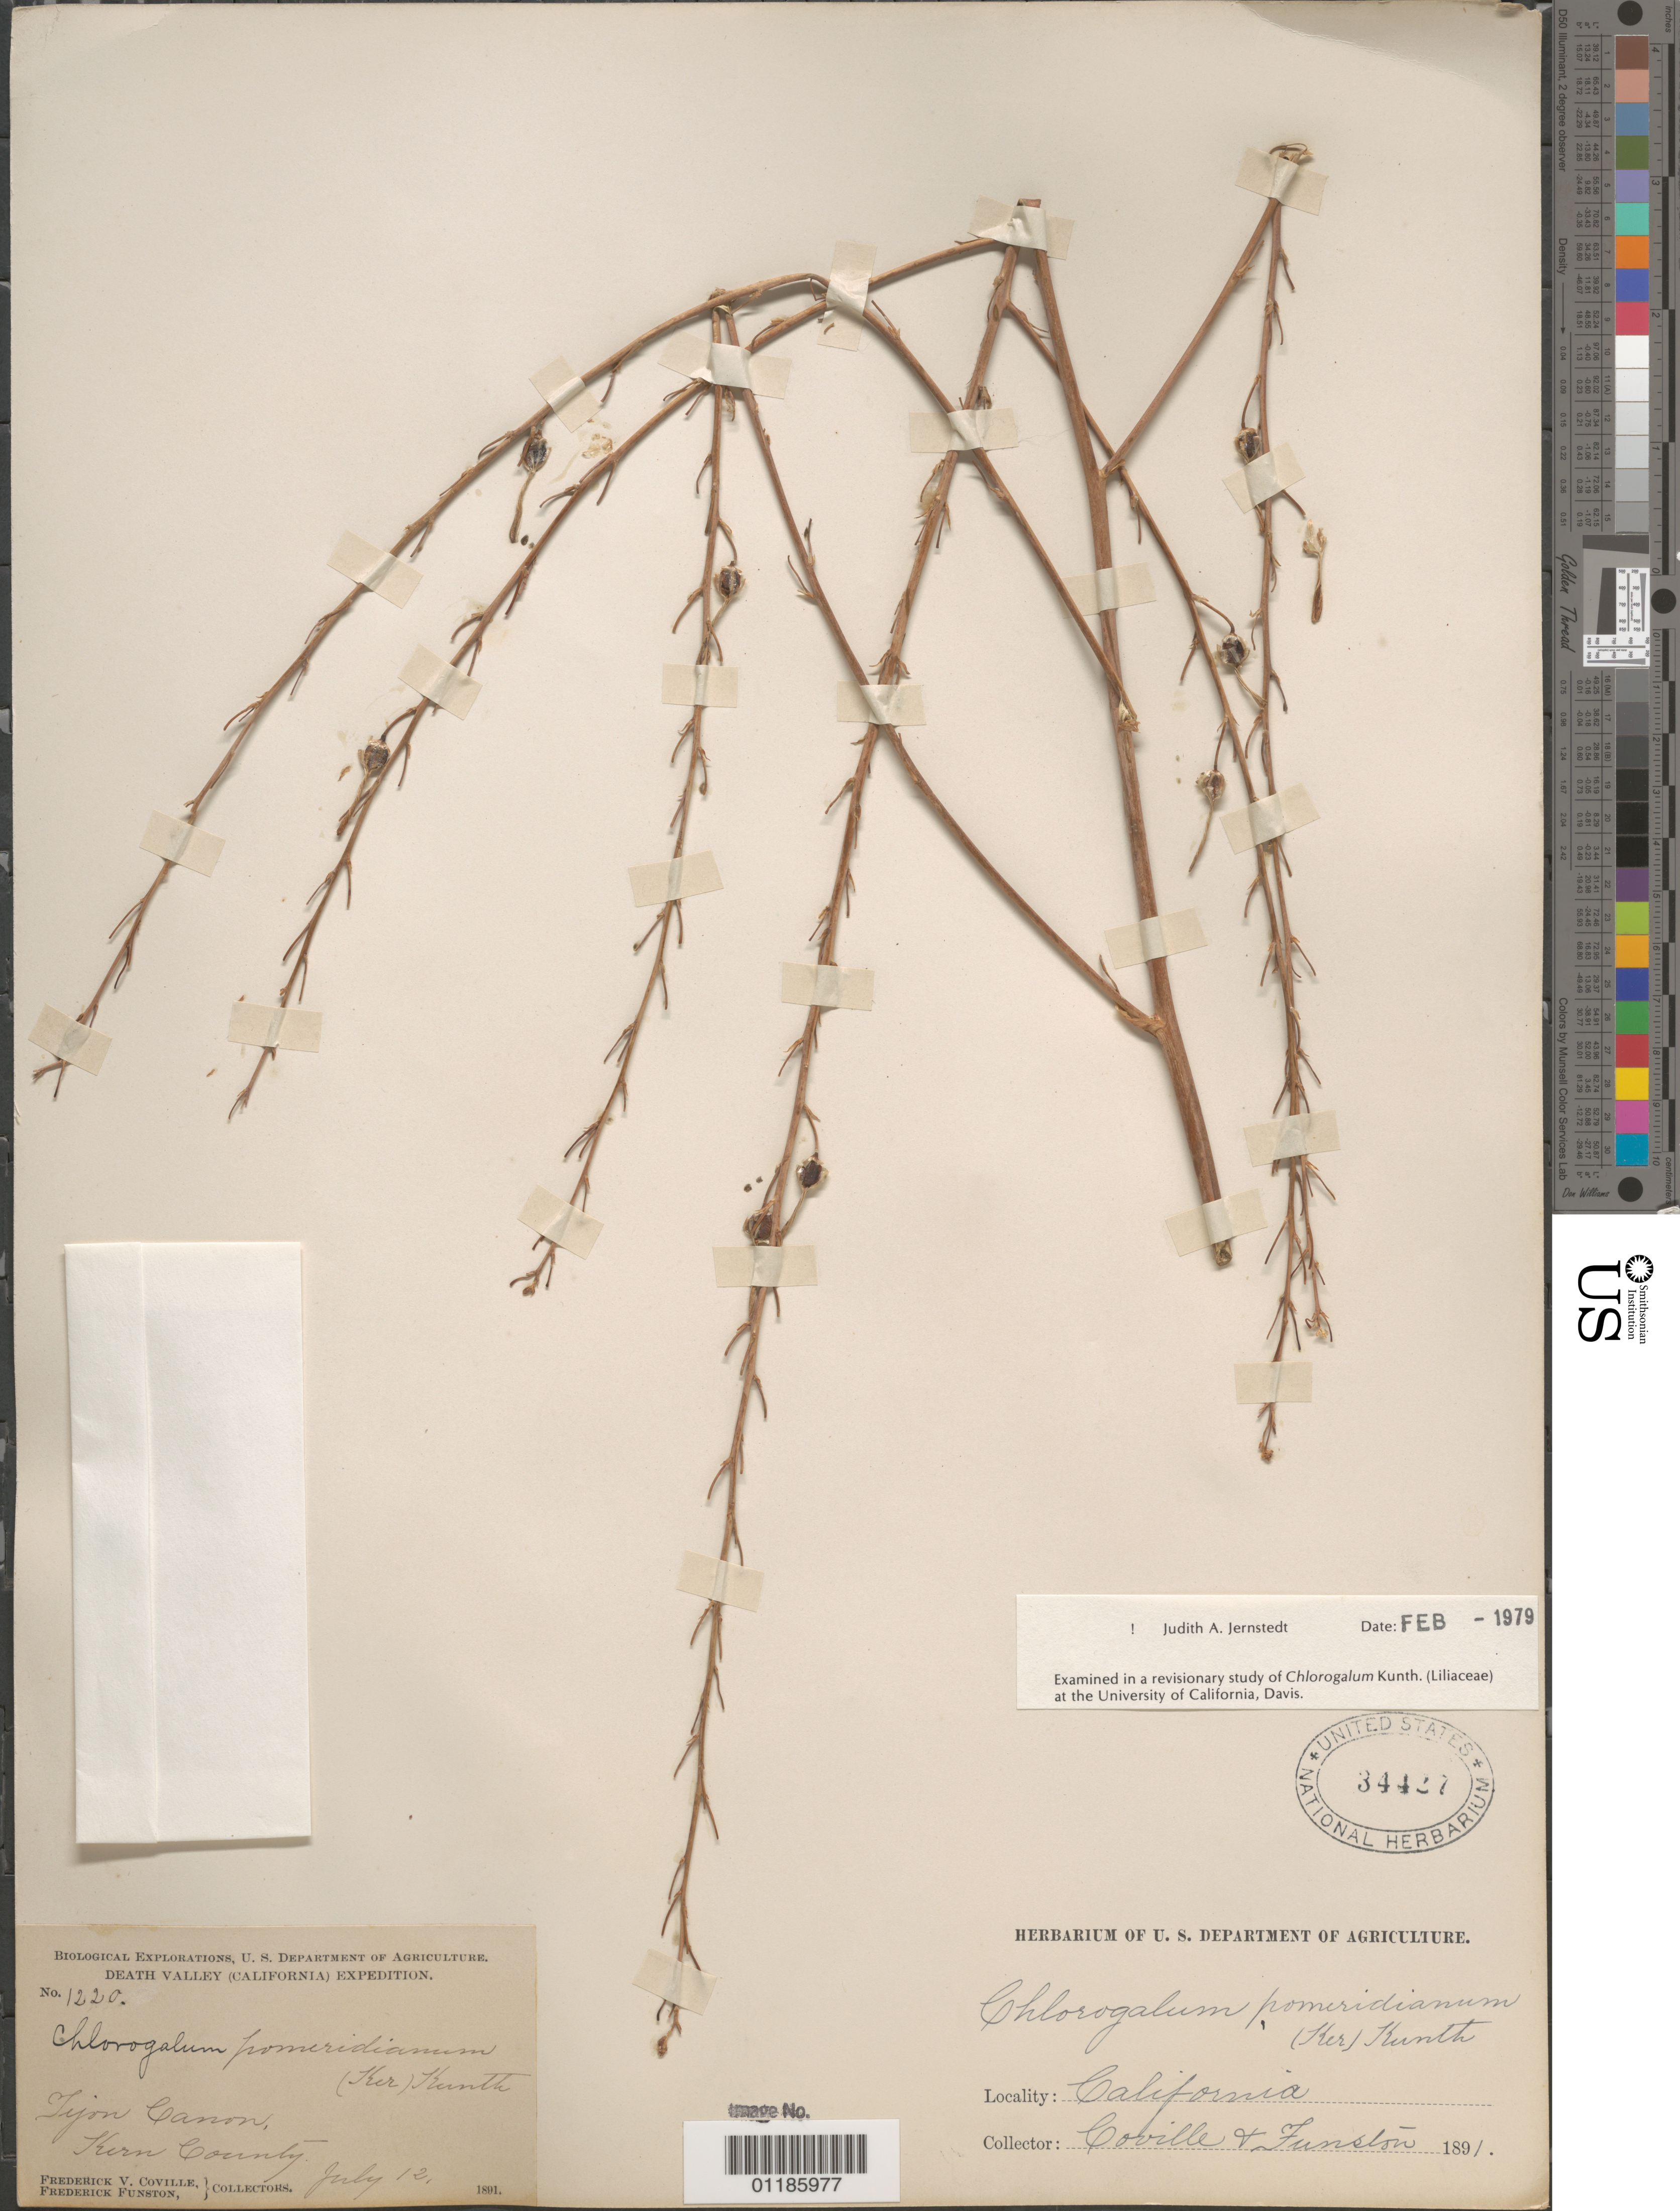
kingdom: Plantae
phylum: Tracheophyta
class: Liliopsida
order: Asparagales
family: Asparagaceae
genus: Chlorogalum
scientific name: Chlorogalum pomeridianum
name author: (DC.) Kunth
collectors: F. V. Coville & F. Funston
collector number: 1220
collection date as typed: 12 Jul 1891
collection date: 1891-07-12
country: United States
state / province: California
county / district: Kern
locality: Tejon Canyon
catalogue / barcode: US 34427